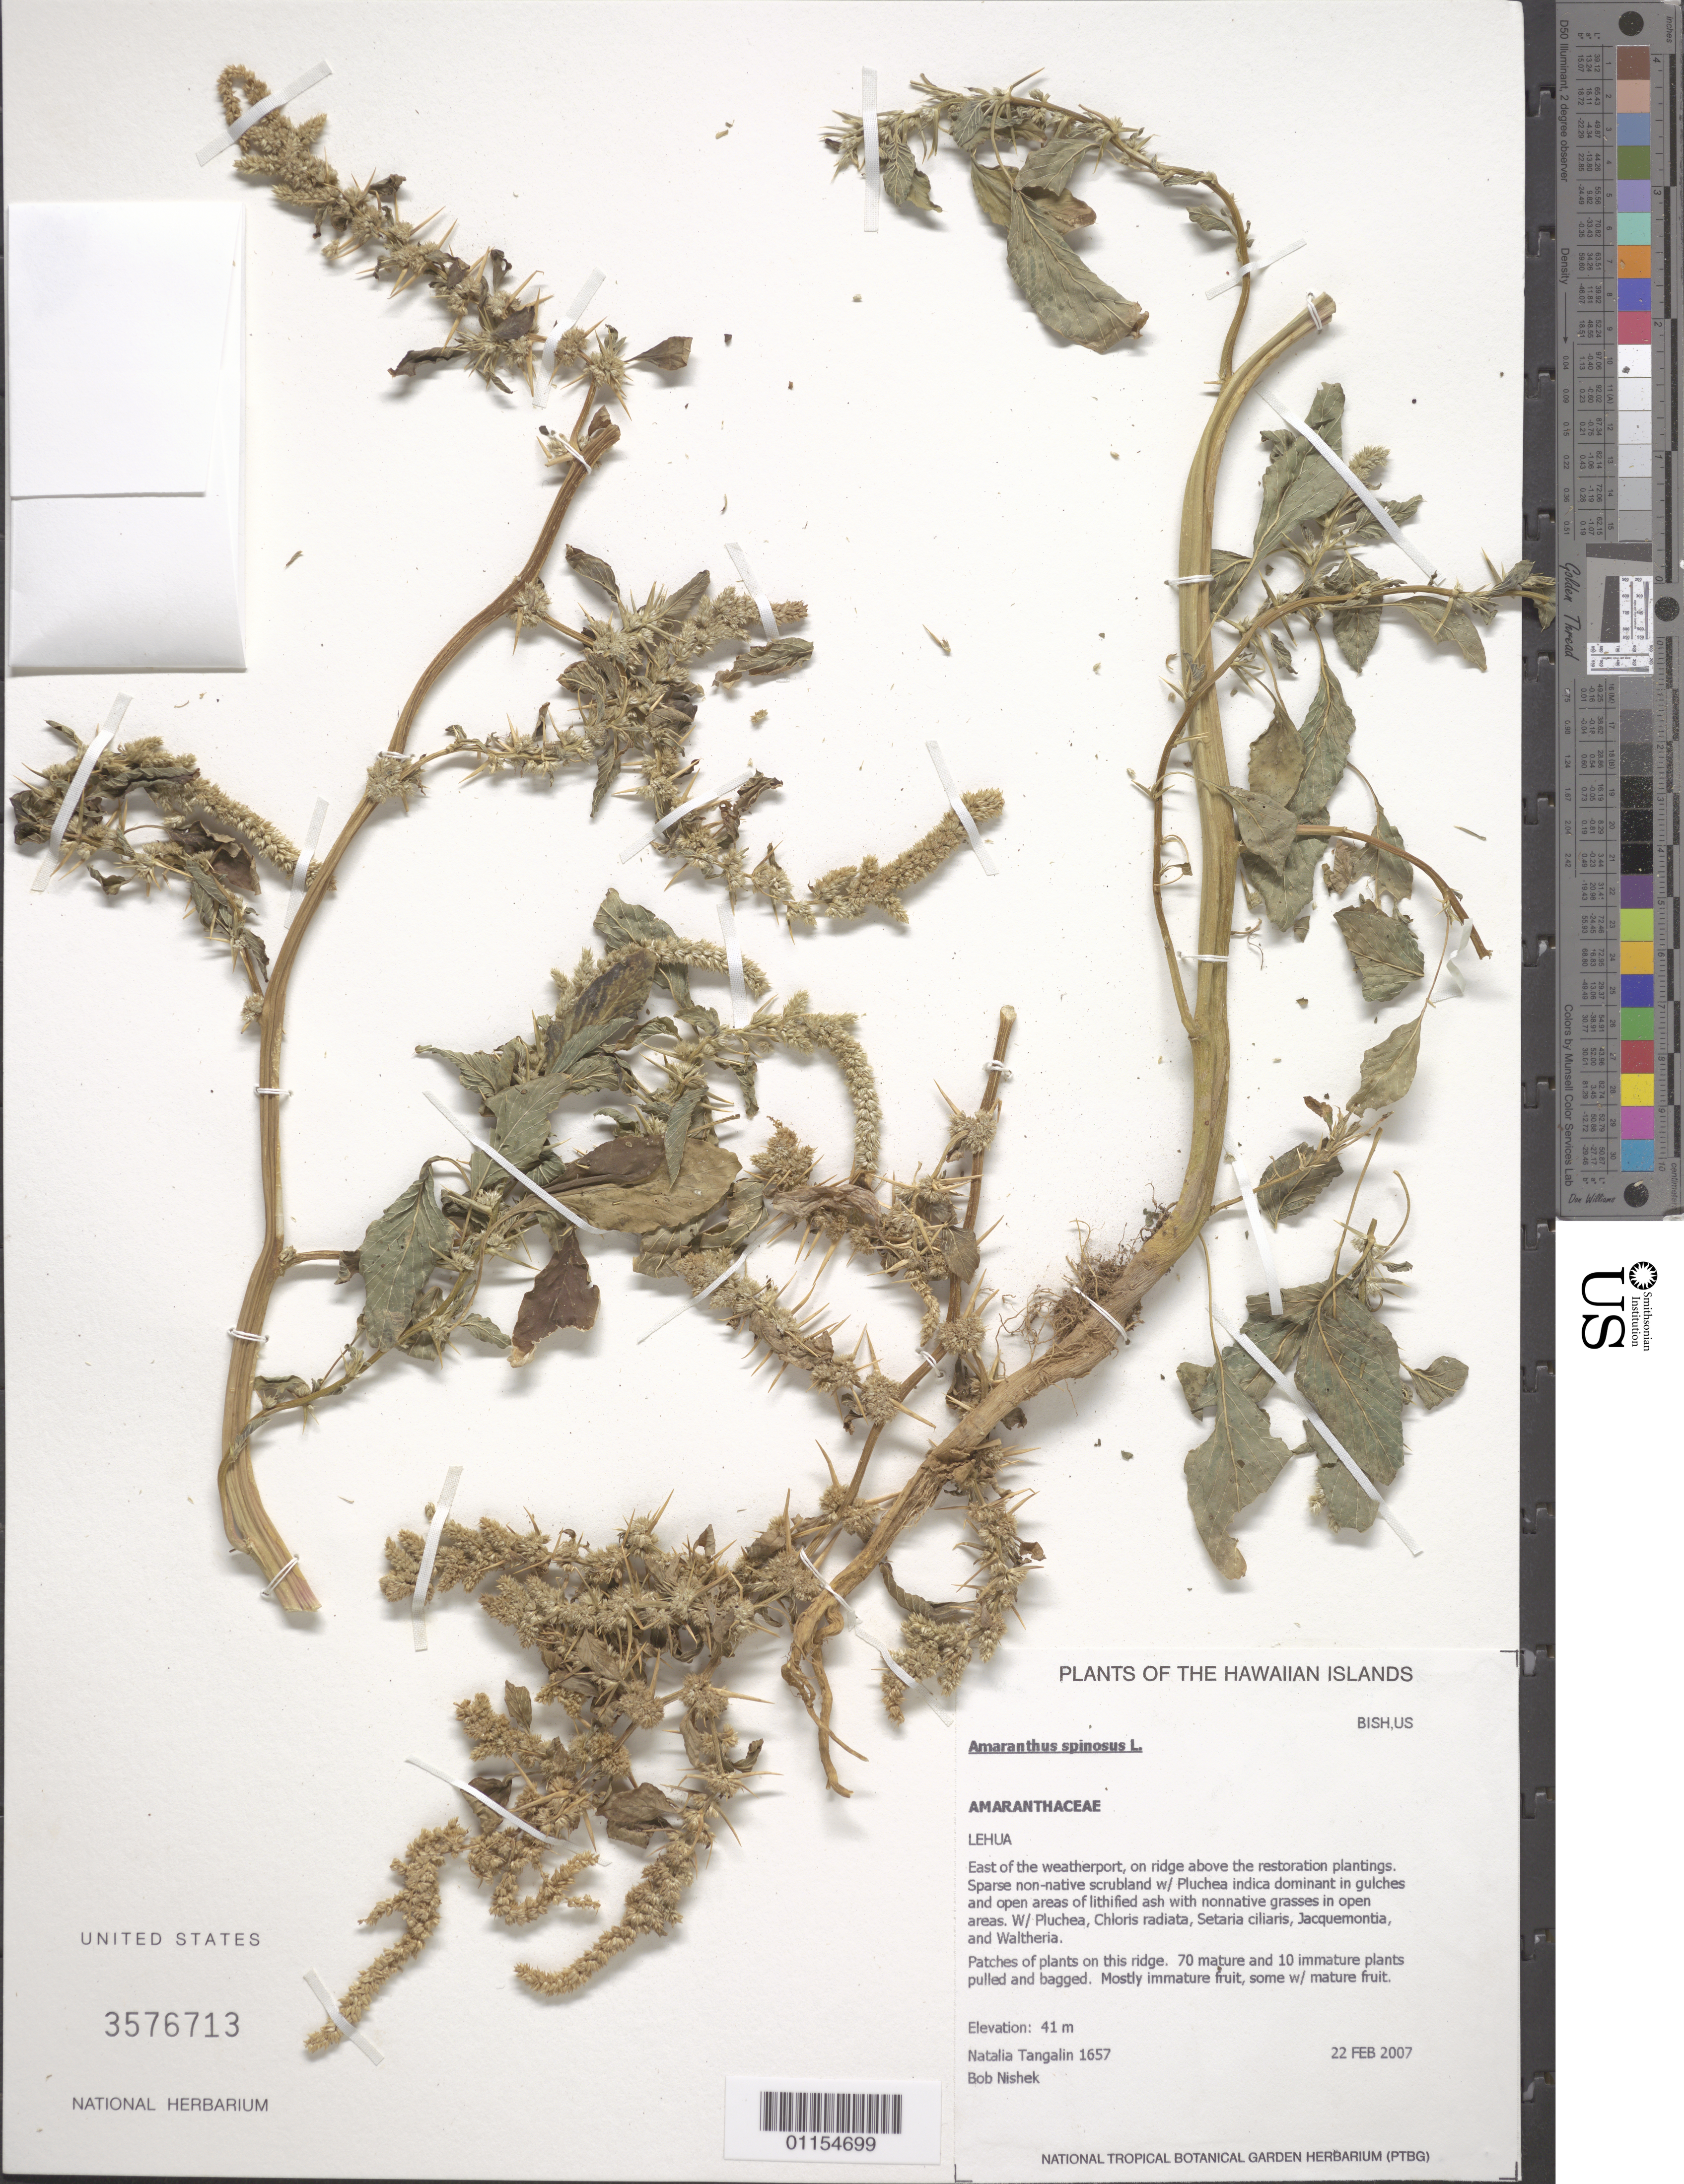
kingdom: Plantae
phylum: Tracheophyta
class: Magnoliopsida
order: Caryophyllales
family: Amaranthaceae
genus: Amaranthus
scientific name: Amaranthus spinosus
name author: L.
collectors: N. Tangalin & B. Nishek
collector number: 1657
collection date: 2007-02-07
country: United States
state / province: Hawaii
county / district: Kauai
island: Lehua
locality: East of the weatherport, on ridge above the restoration plantings.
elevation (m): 41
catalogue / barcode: US 3576713